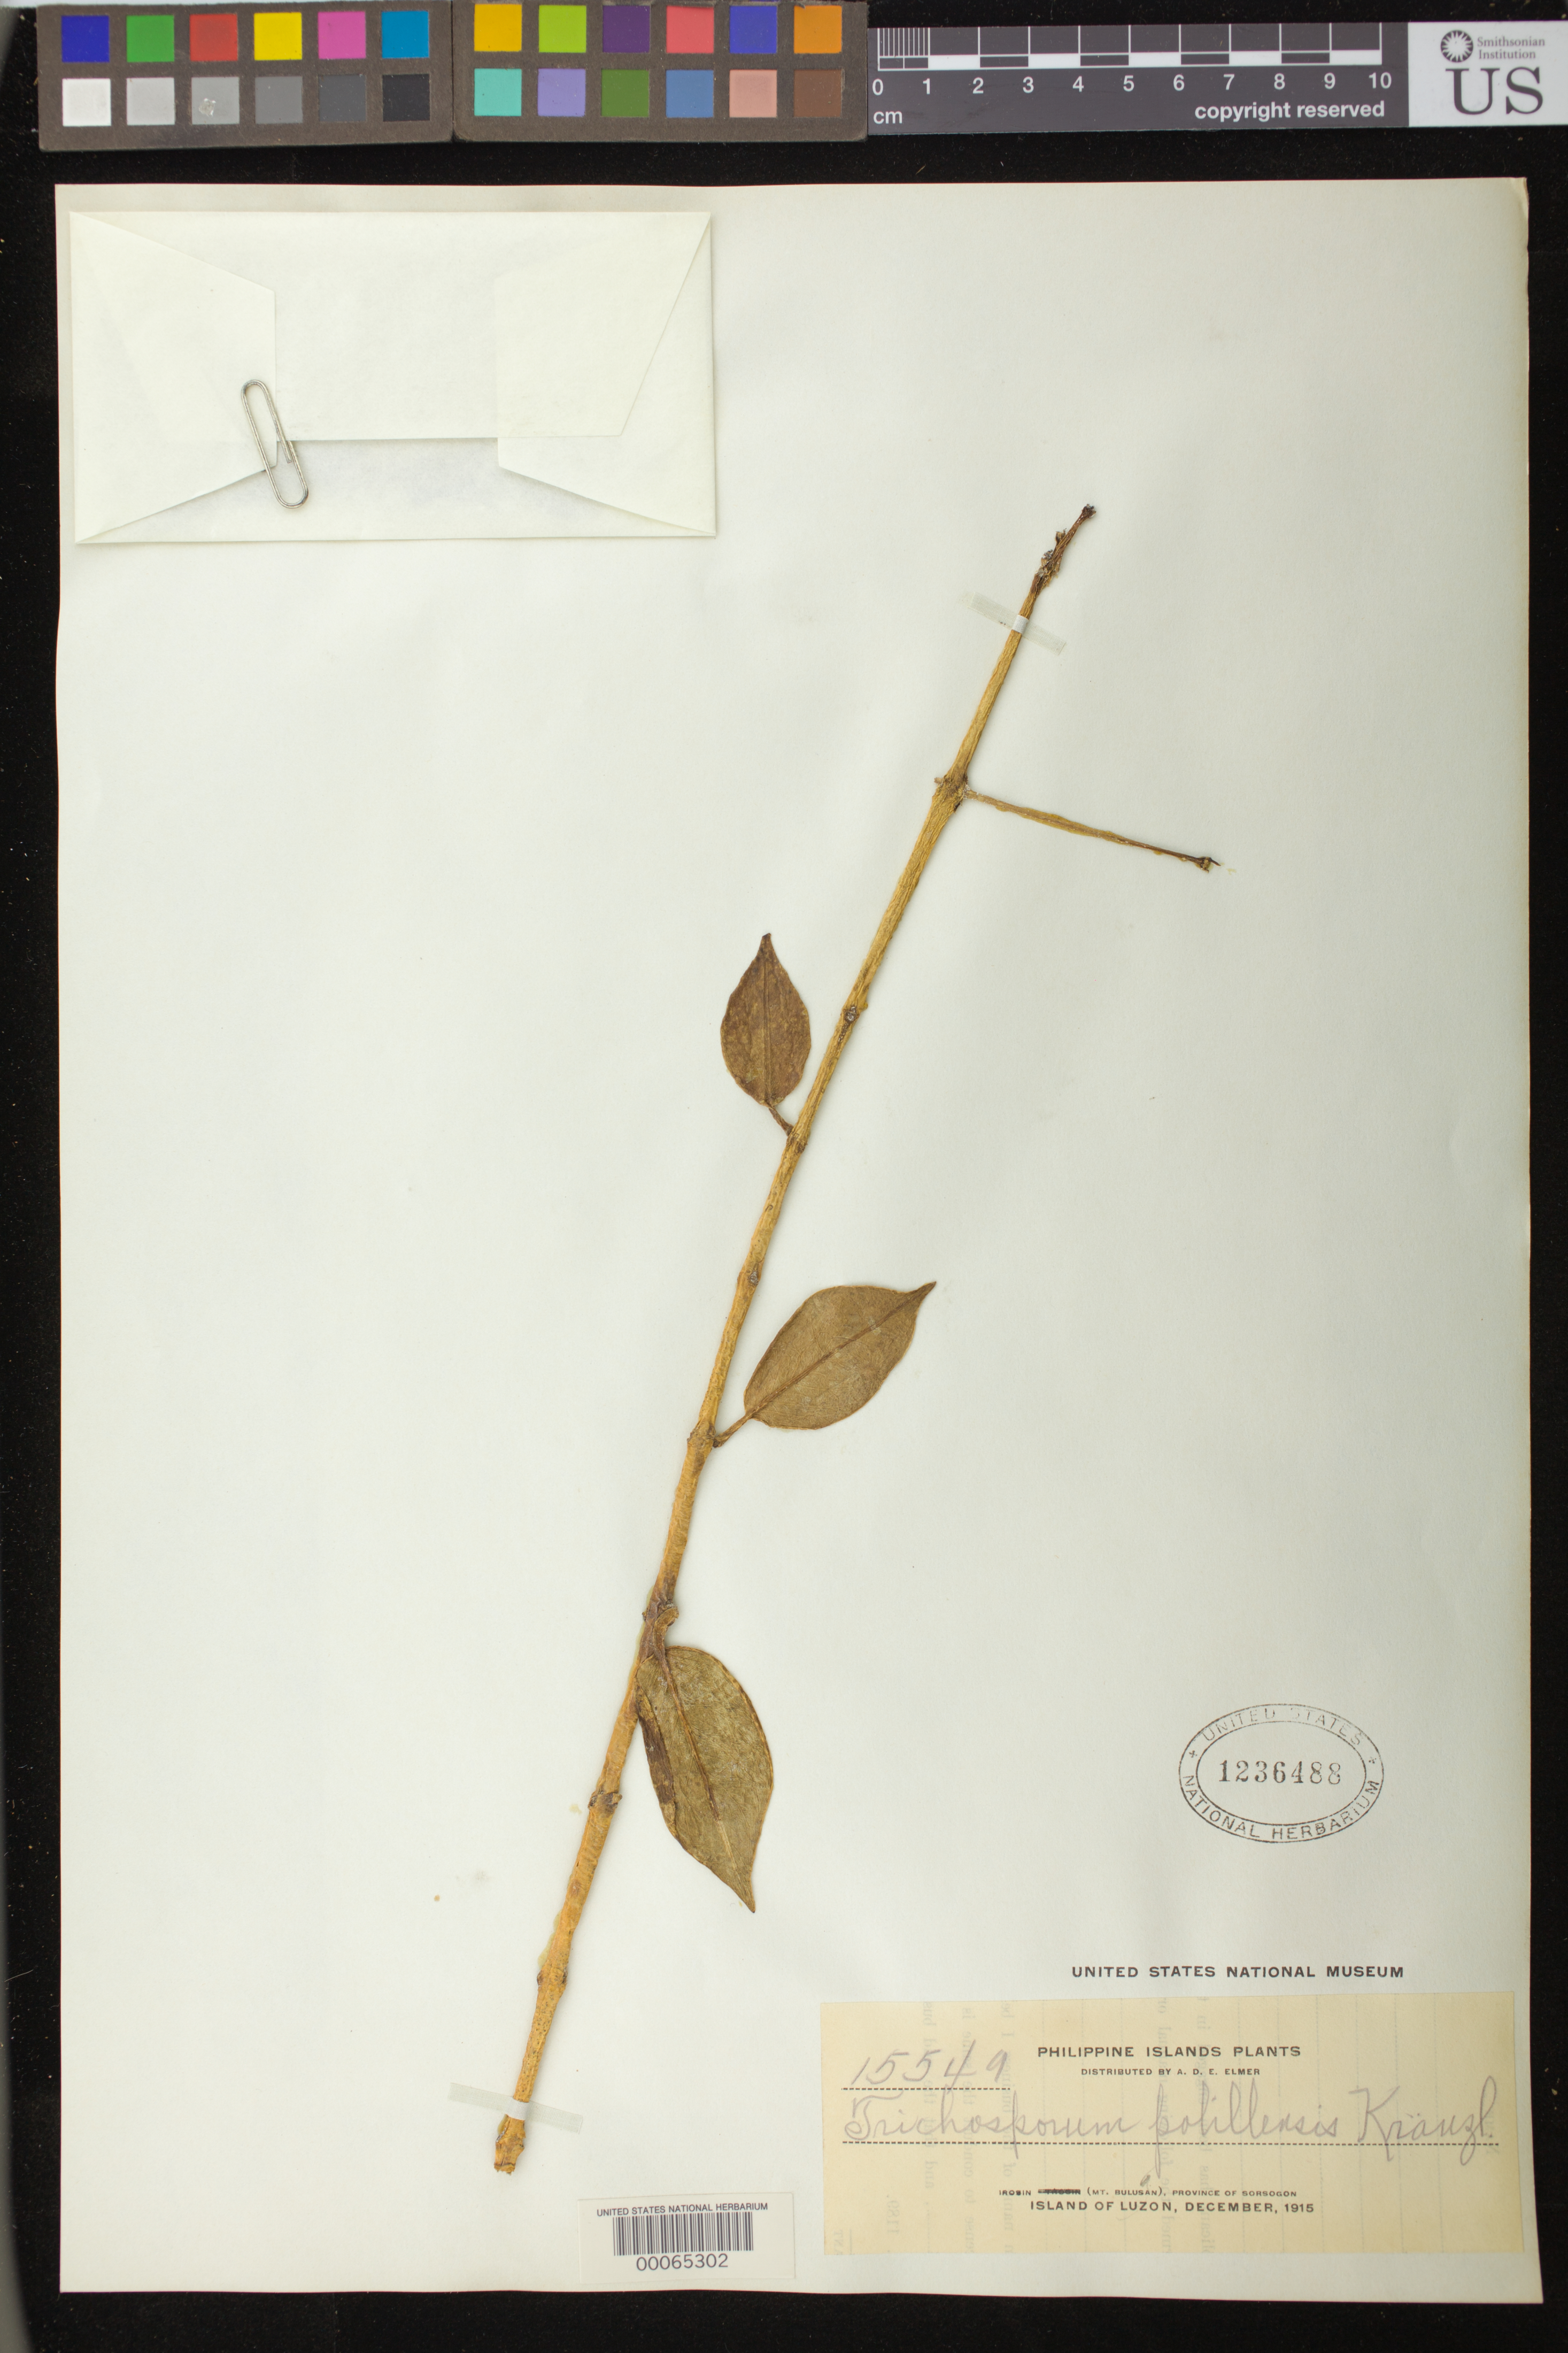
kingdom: Plantae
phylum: Tracheophyta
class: Magnoliopsida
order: Lamiales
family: Gesneriaceae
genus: Aeschynanthus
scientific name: Aeschynanthus polillensis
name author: Kraenzl.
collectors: A. D. E. Elmer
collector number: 15549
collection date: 1915-12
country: Philippines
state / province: Bicol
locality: Irosin (Mt. Bulusan), Province of Sorsogon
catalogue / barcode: US 1236488